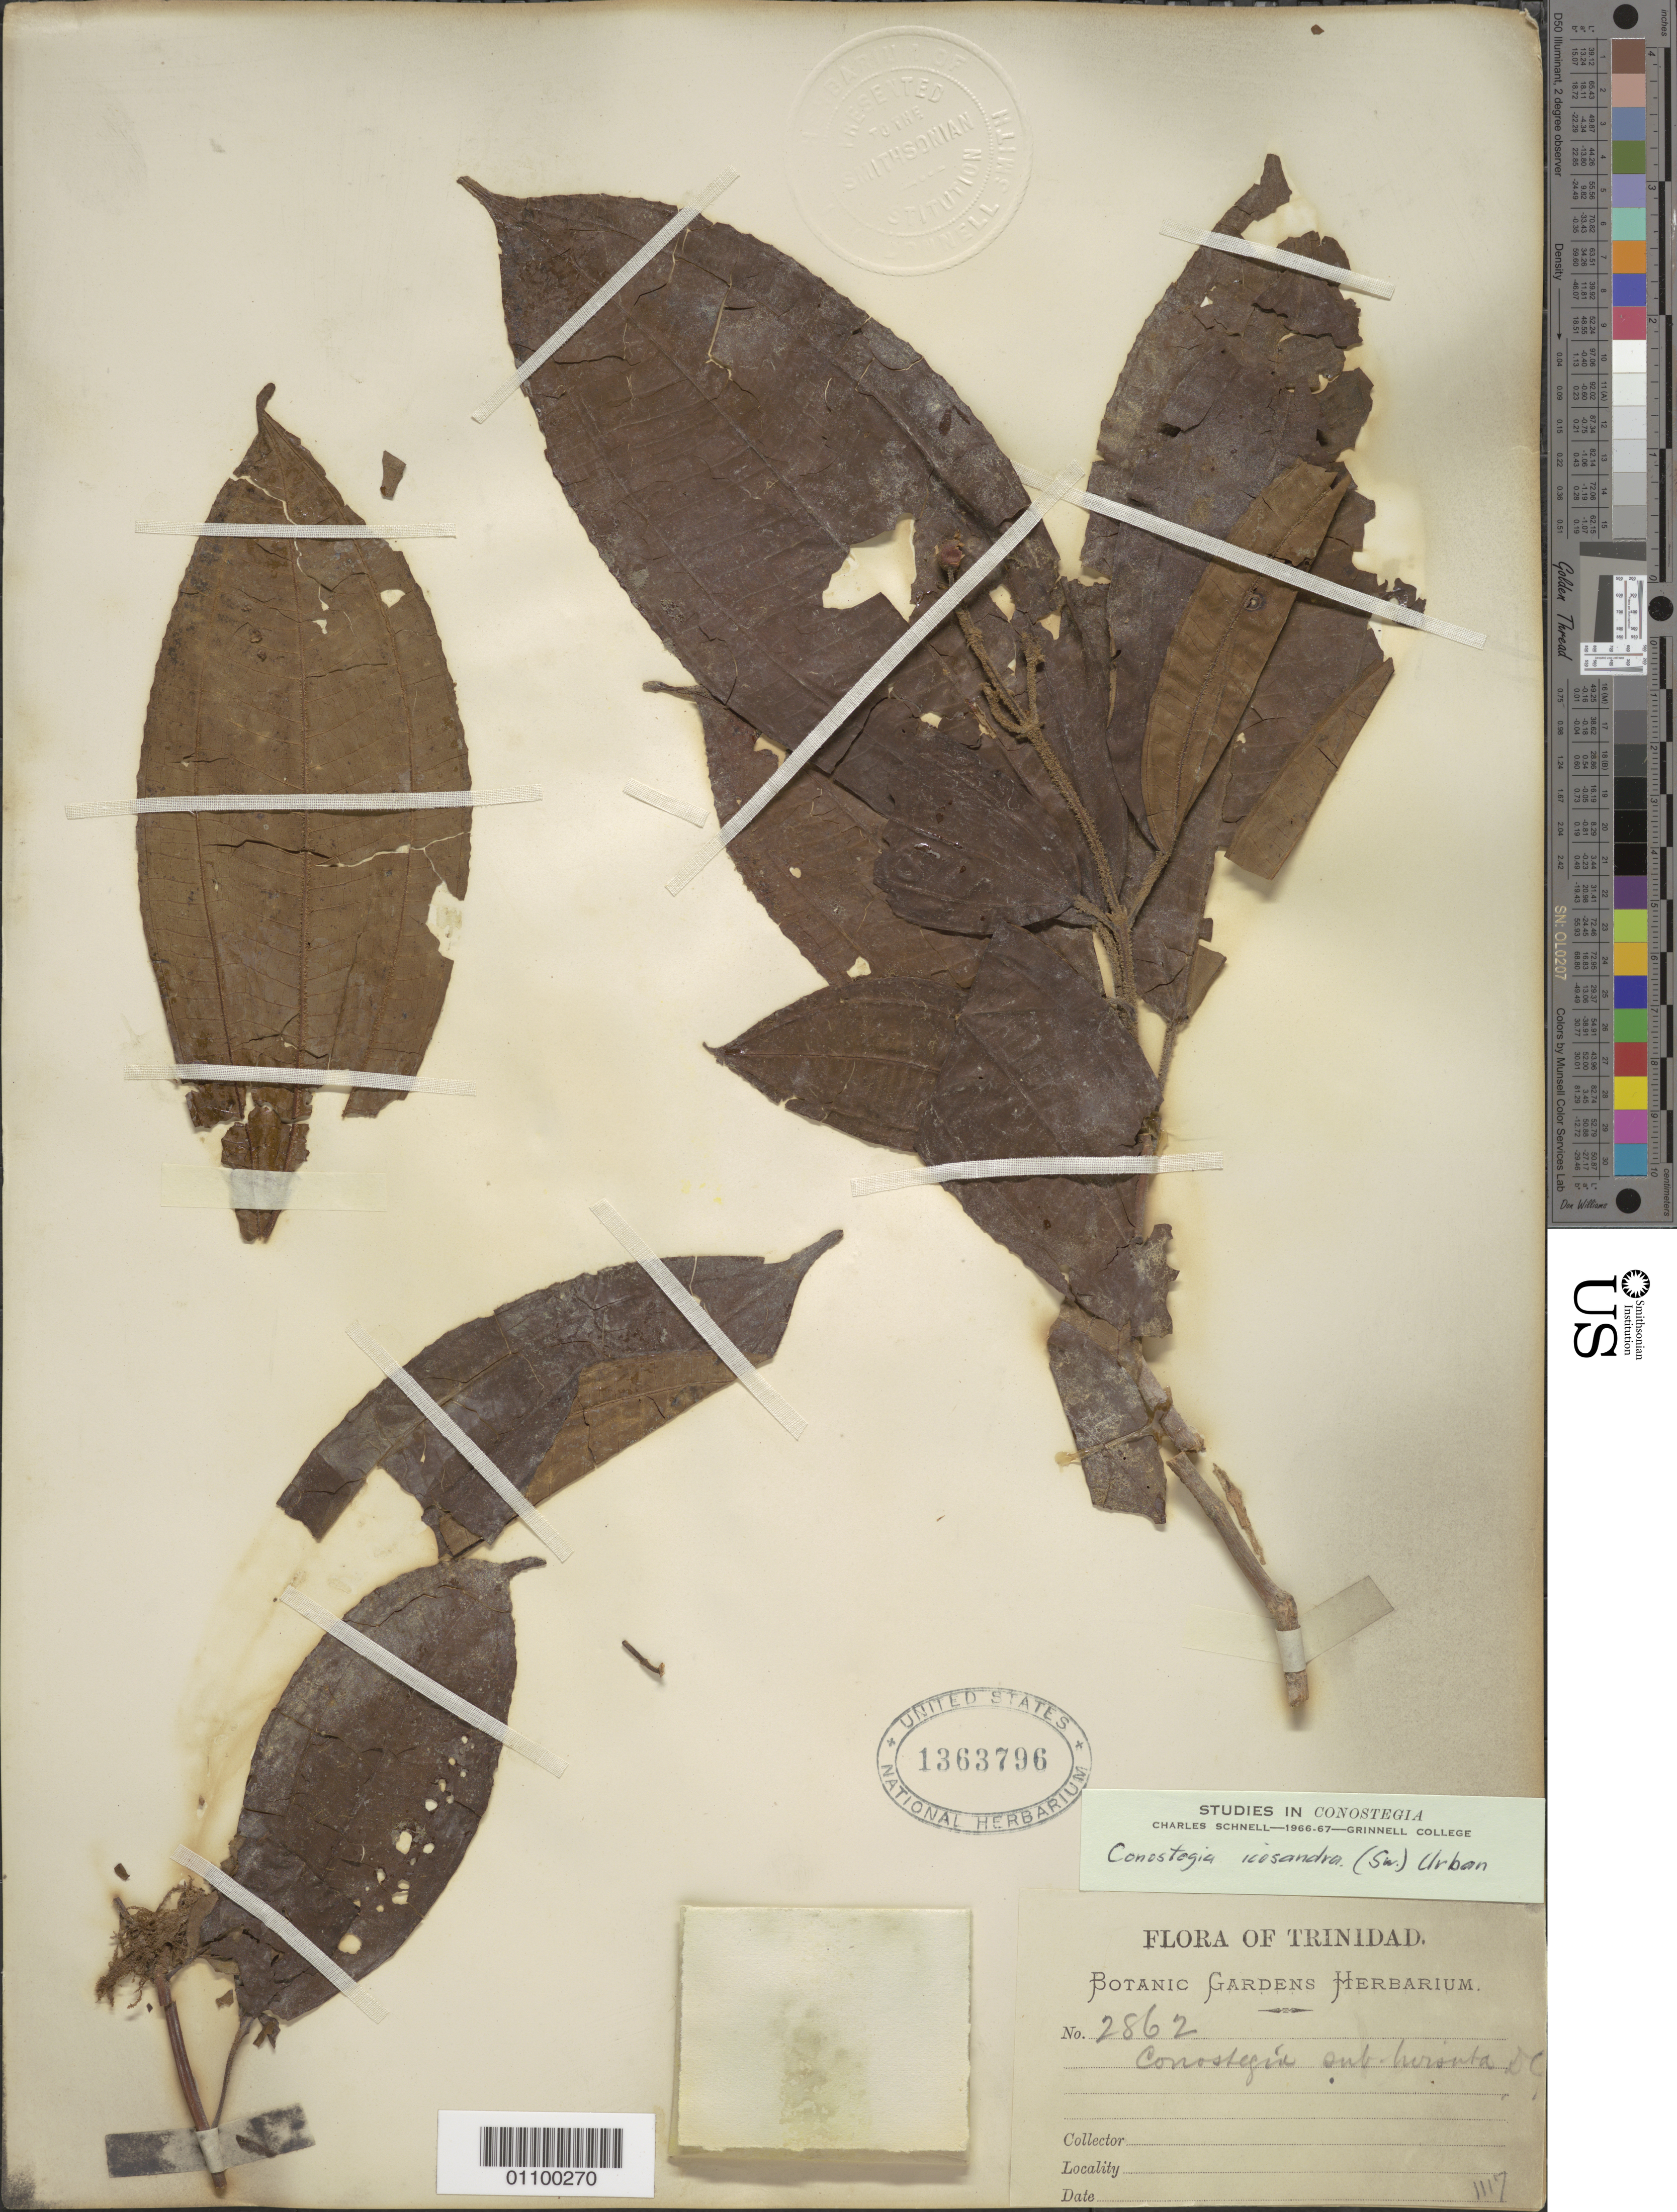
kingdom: Plantae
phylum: Tracheophyta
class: Magnoliopsida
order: Myrtales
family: Melastomataceae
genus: Conostegia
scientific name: Conostegia icosandra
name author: (Sw.) Urb.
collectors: Botanic Gardens Herbarium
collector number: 2862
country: Trinidad and Tobago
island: Trinidad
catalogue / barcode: US 1363796